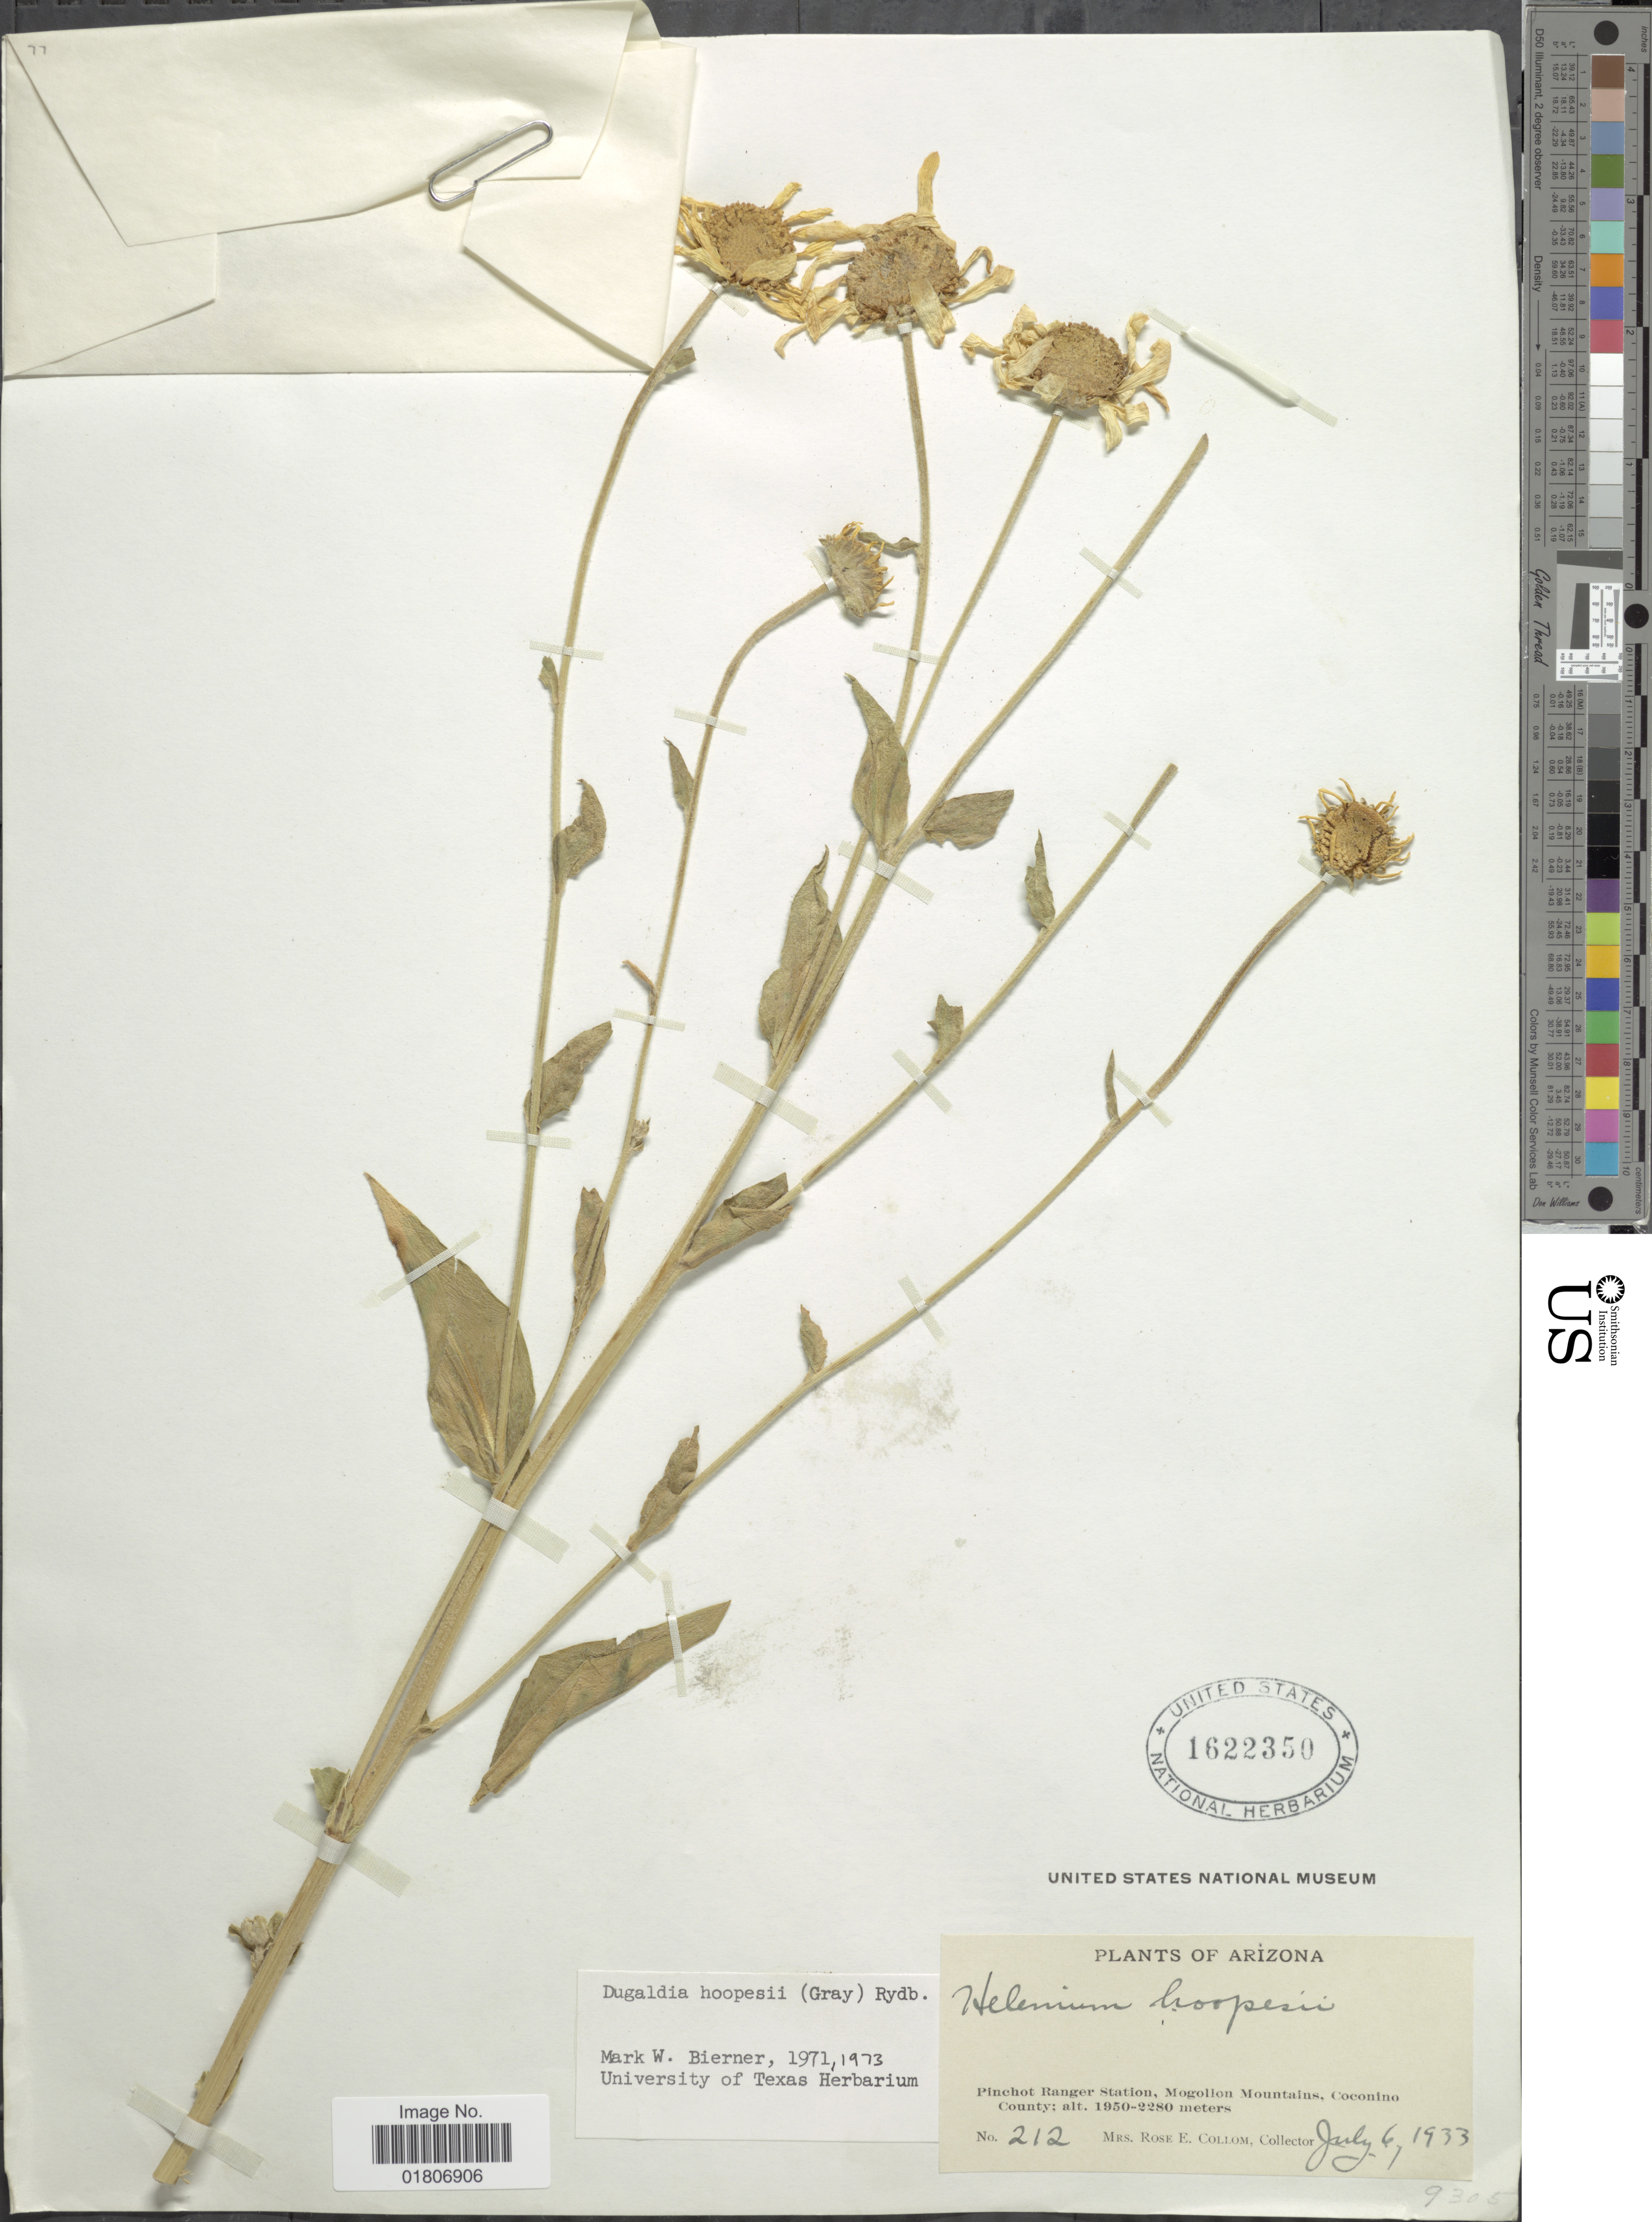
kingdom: Plantae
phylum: Tracheophyta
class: Magnoliopsida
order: Asterales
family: Asteraceae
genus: Dugaldia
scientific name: Dugaldia hoopesii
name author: (A. Gray) Rydb.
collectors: R. E. Collom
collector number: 212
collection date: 1933-07-06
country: United States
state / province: Arizona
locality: Pinchot Ranger Station, Mogollon Mountains, Coconino County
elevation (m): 1950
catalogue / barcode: US 1622350